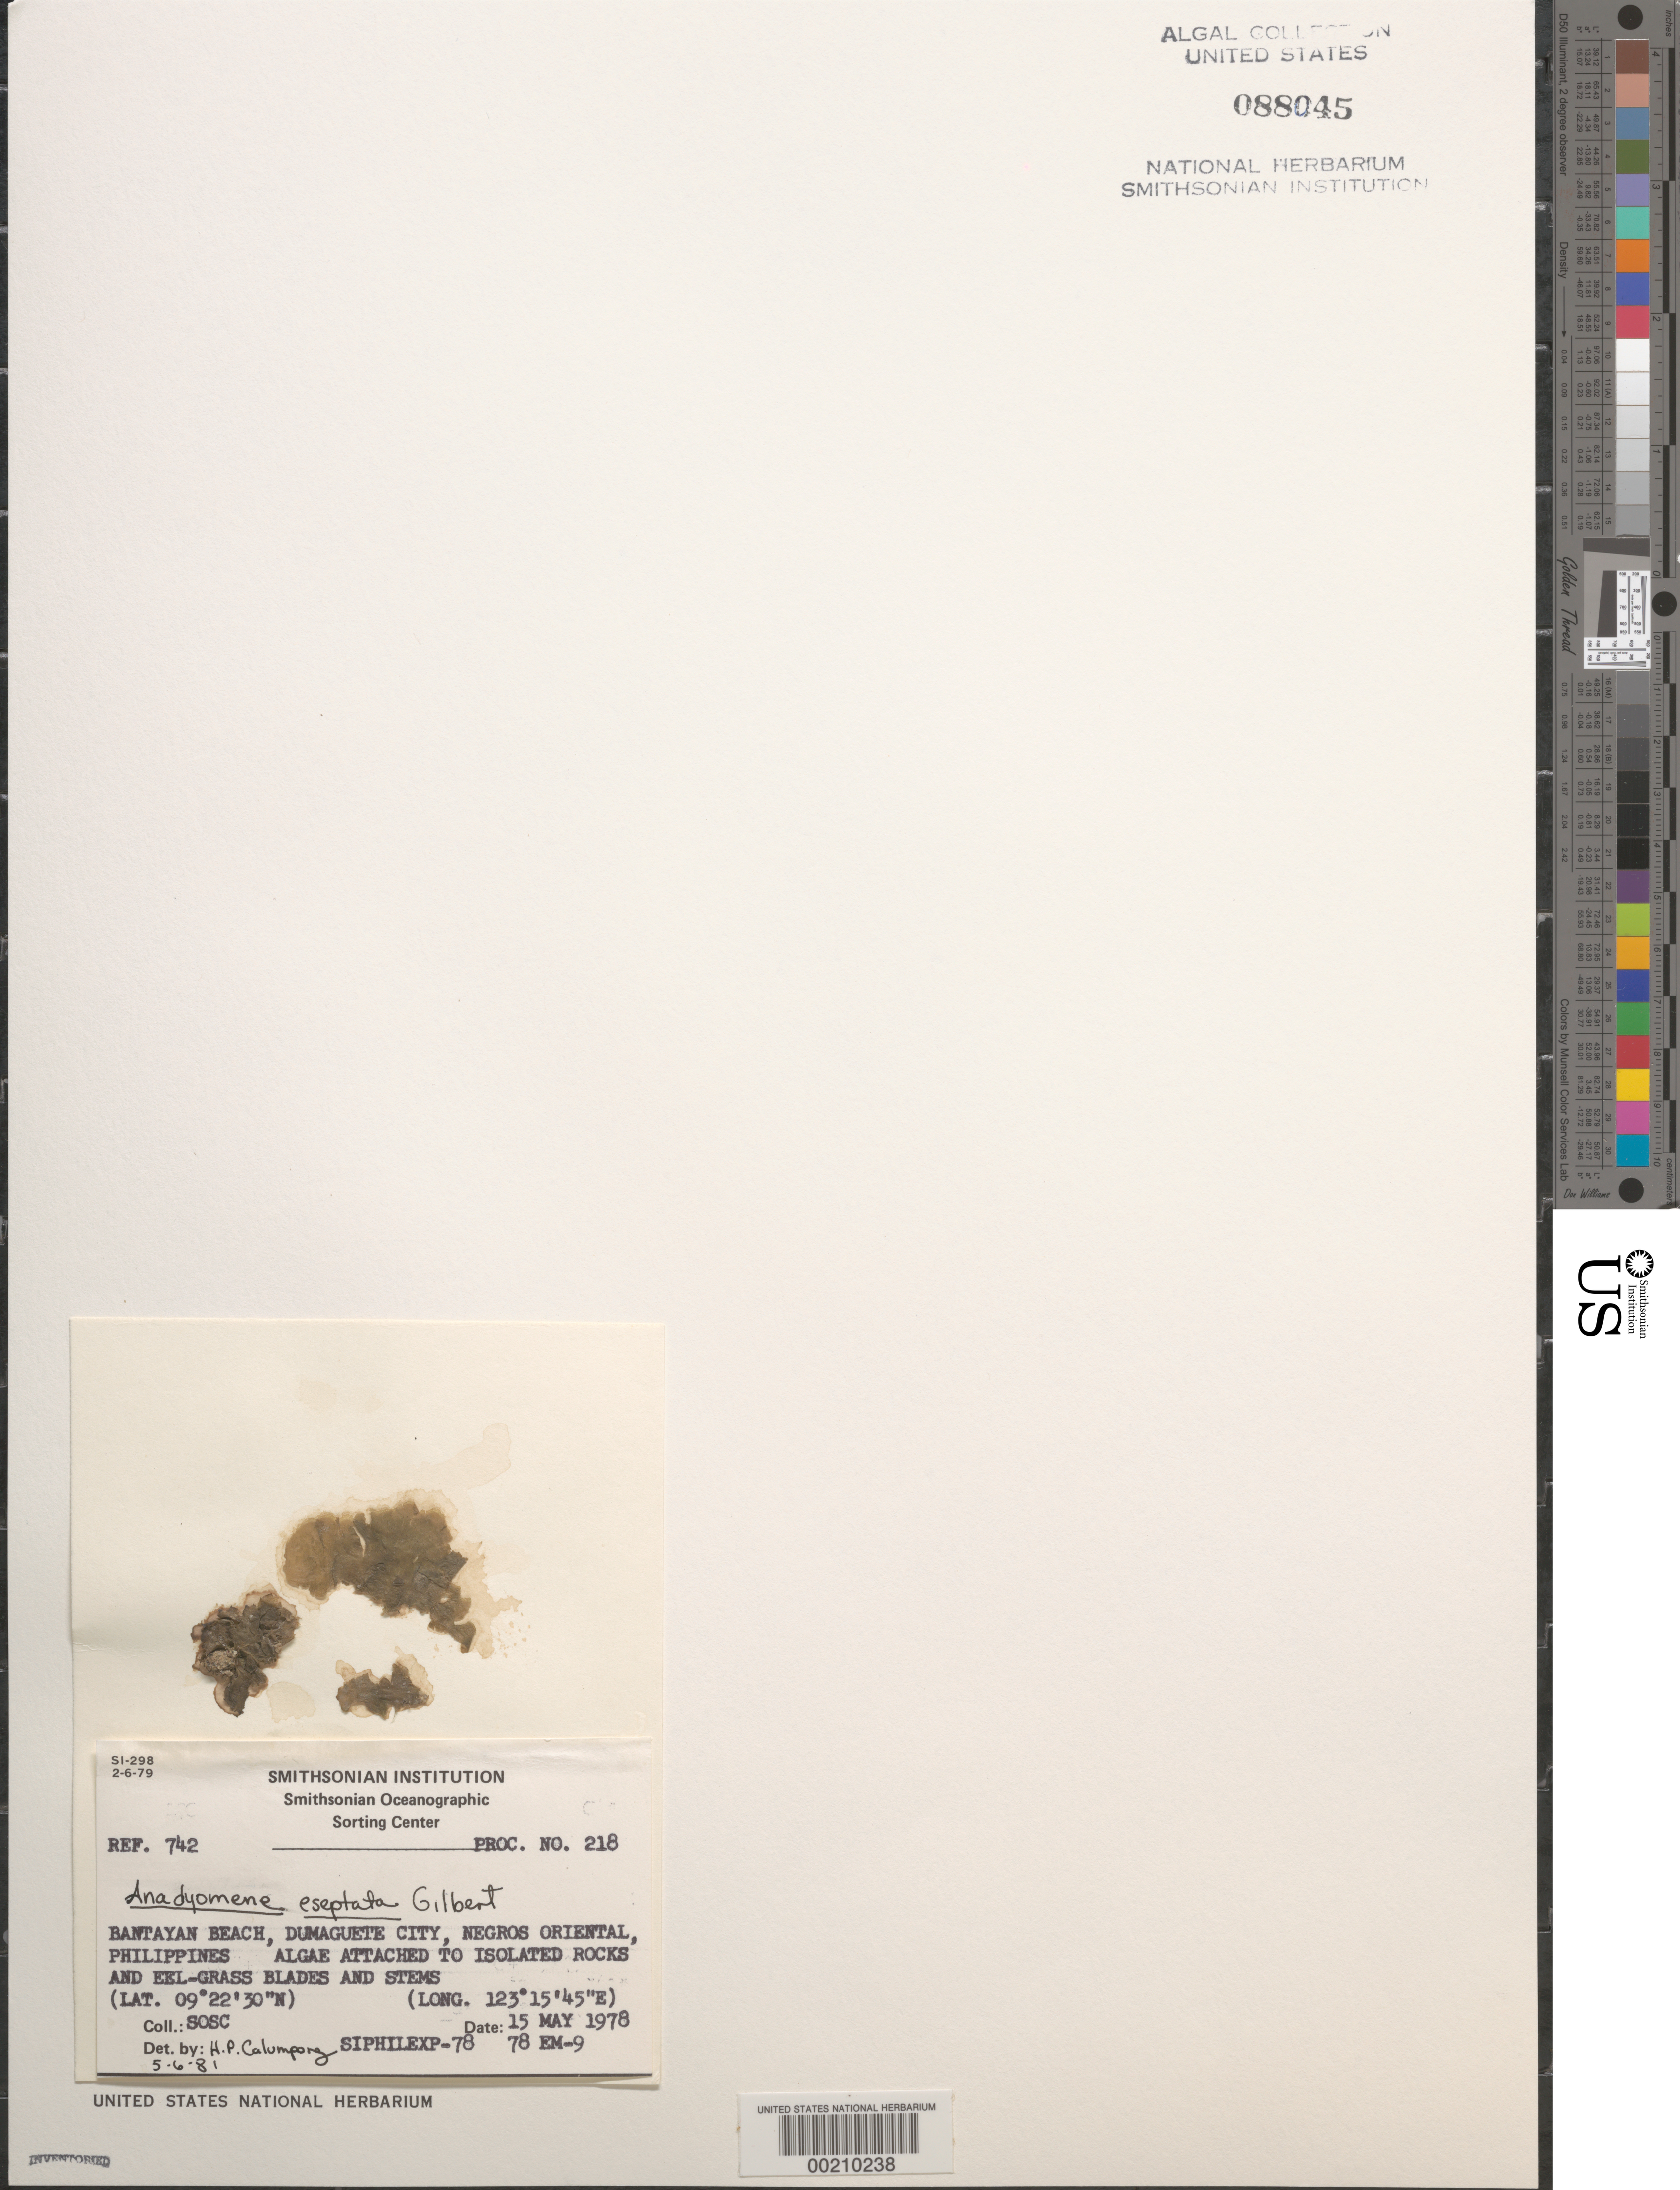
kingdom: Plantae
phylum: Chlorophyta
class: Ulvophyceae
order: Cladophorales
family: Anadyomenaceae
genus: Anadyomene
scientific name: Anadyomene eseptata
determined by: Calumpong, H. P.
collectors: SOSC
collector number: Station 78 Em-9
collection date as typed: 15 May 1978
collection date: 1978-05-15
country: Philippines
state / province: Central Visayas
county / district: Negros Oriental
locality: Bantayan beach, dumaguete city, negros oriental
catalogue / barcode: US 88045